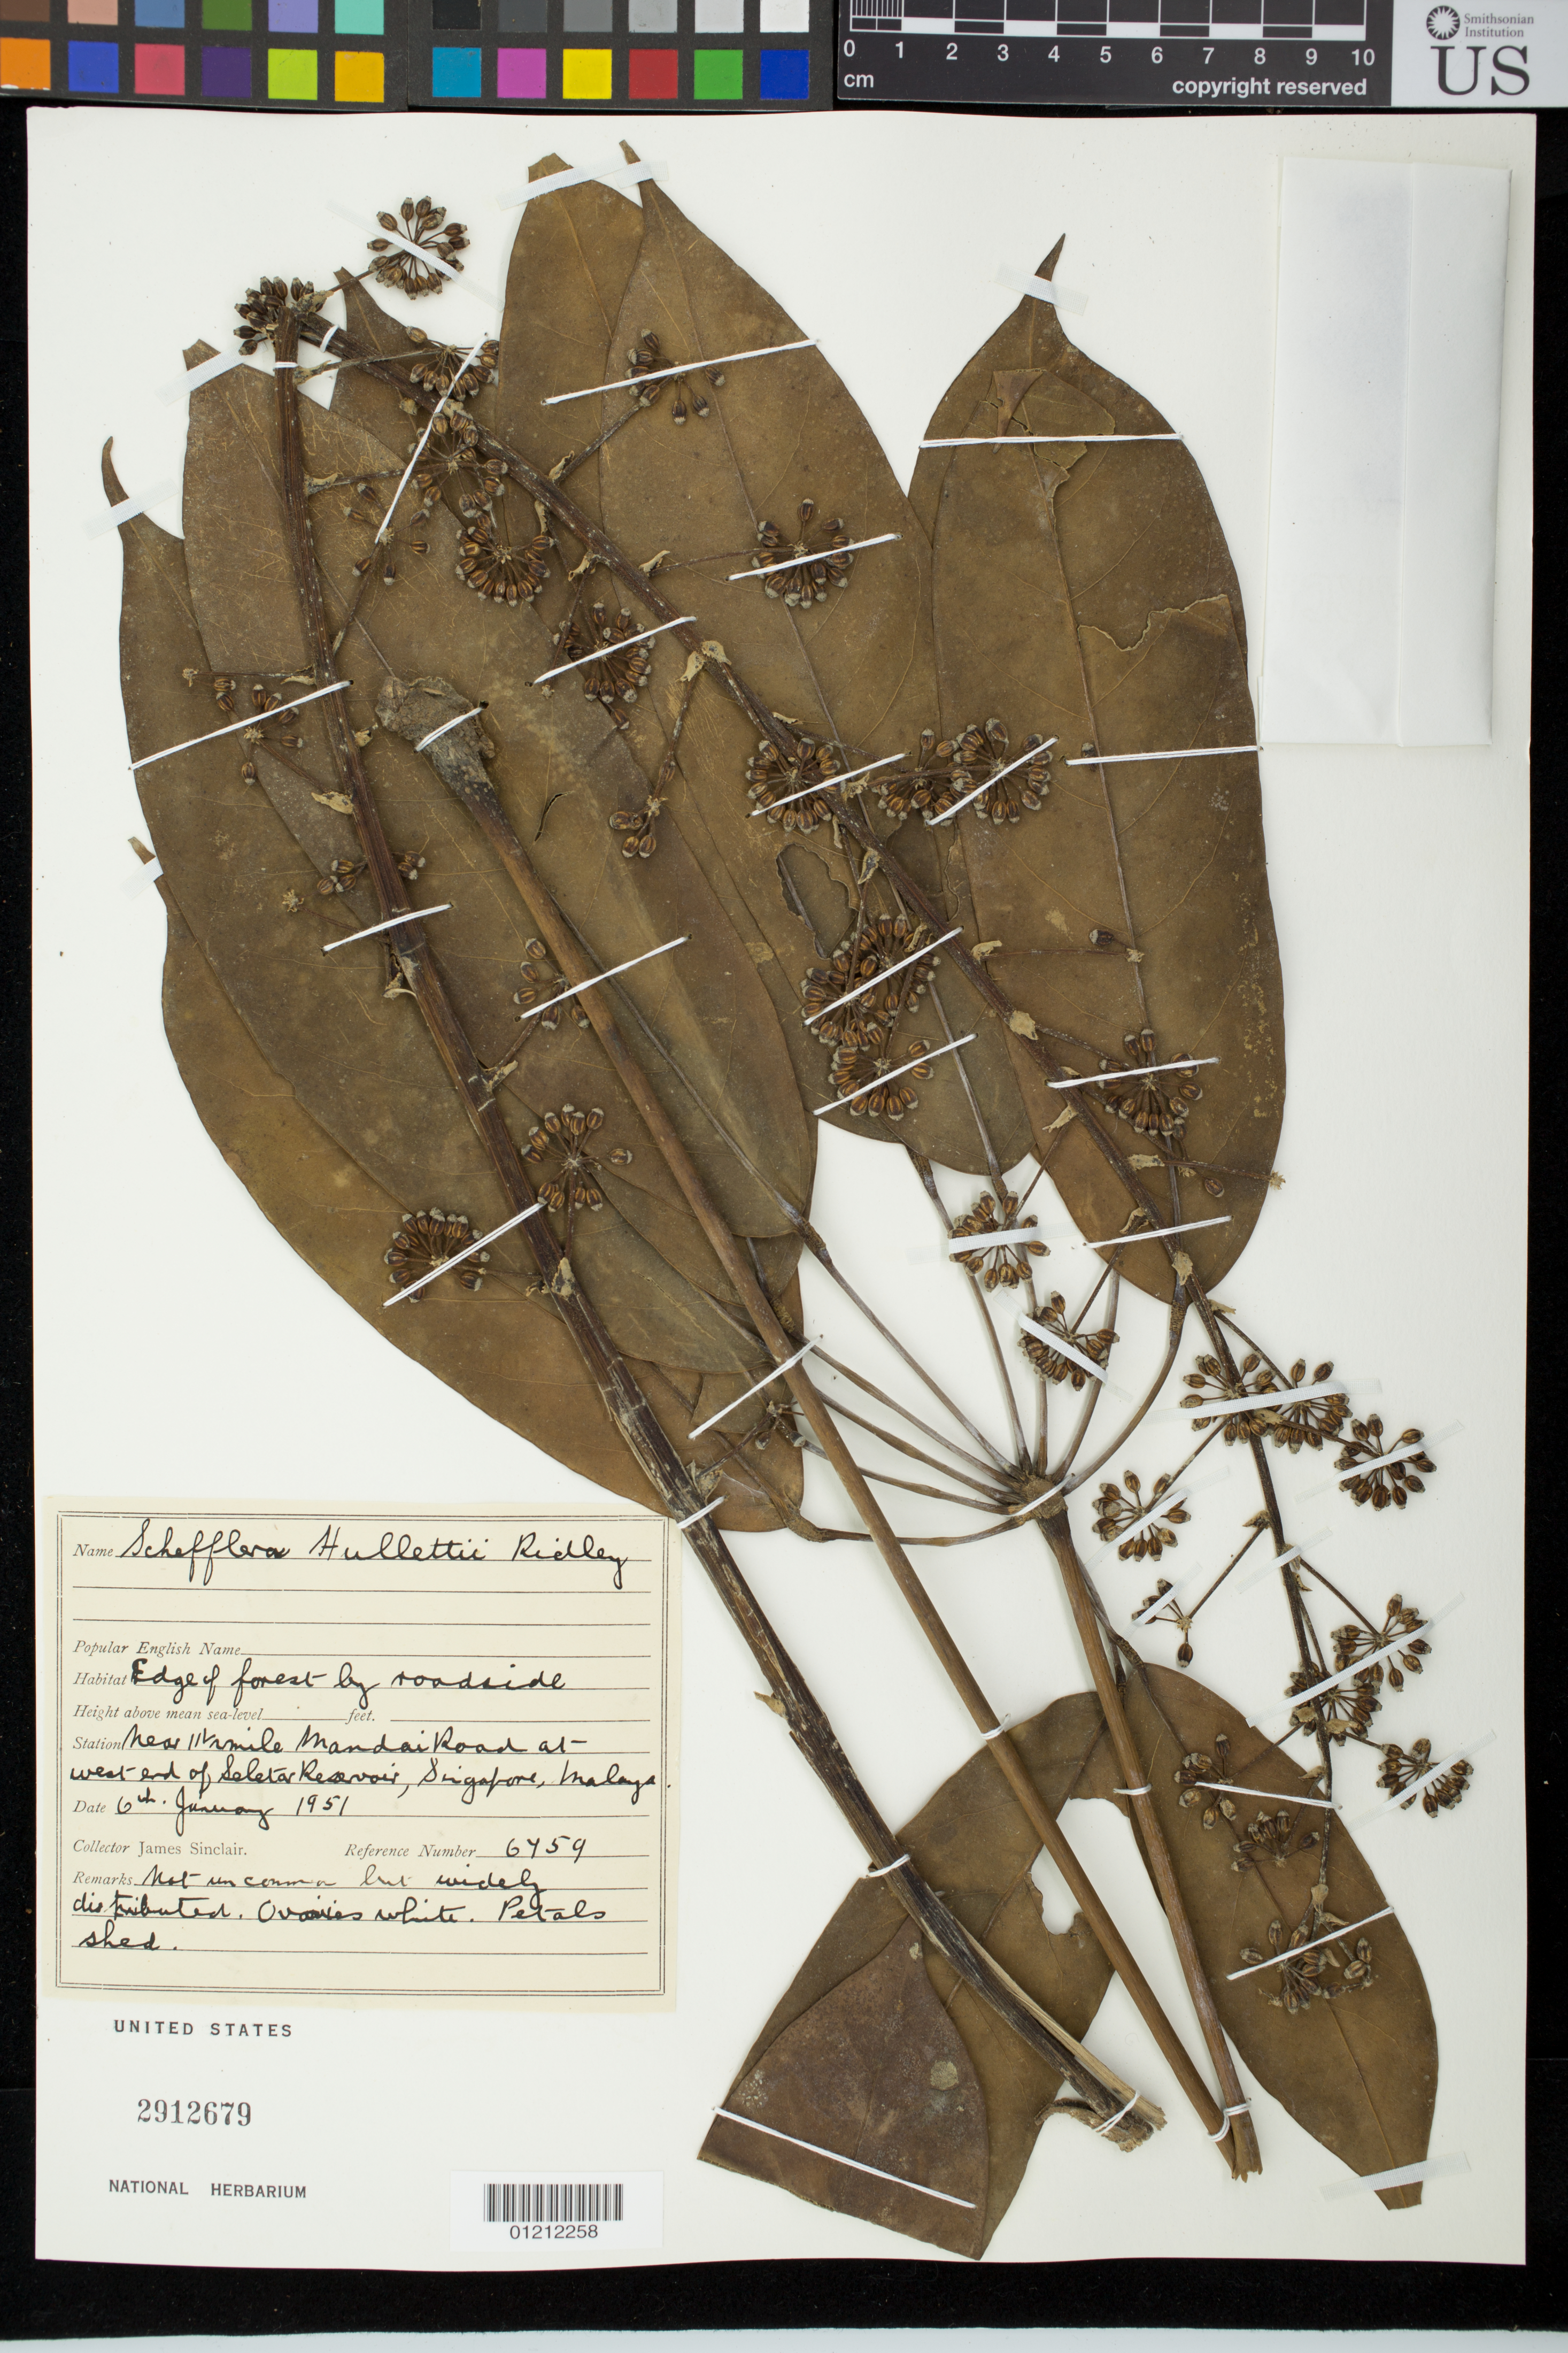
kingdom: Plantae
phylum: Tracheophyta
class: Magnoliopsida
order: Apiales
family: Araliaceae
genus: Schefflera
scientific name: Schefflera hullettii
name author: (R.M. King) R. Vig.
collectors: J. Sinclair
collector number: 6459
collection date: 1951-01-06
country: Singapore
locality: Edge of Forest by roadside, near 11+ mile Mandai Road at West end of Seletar Reservoir, Singapore, Malaya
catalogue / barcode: US 2912679